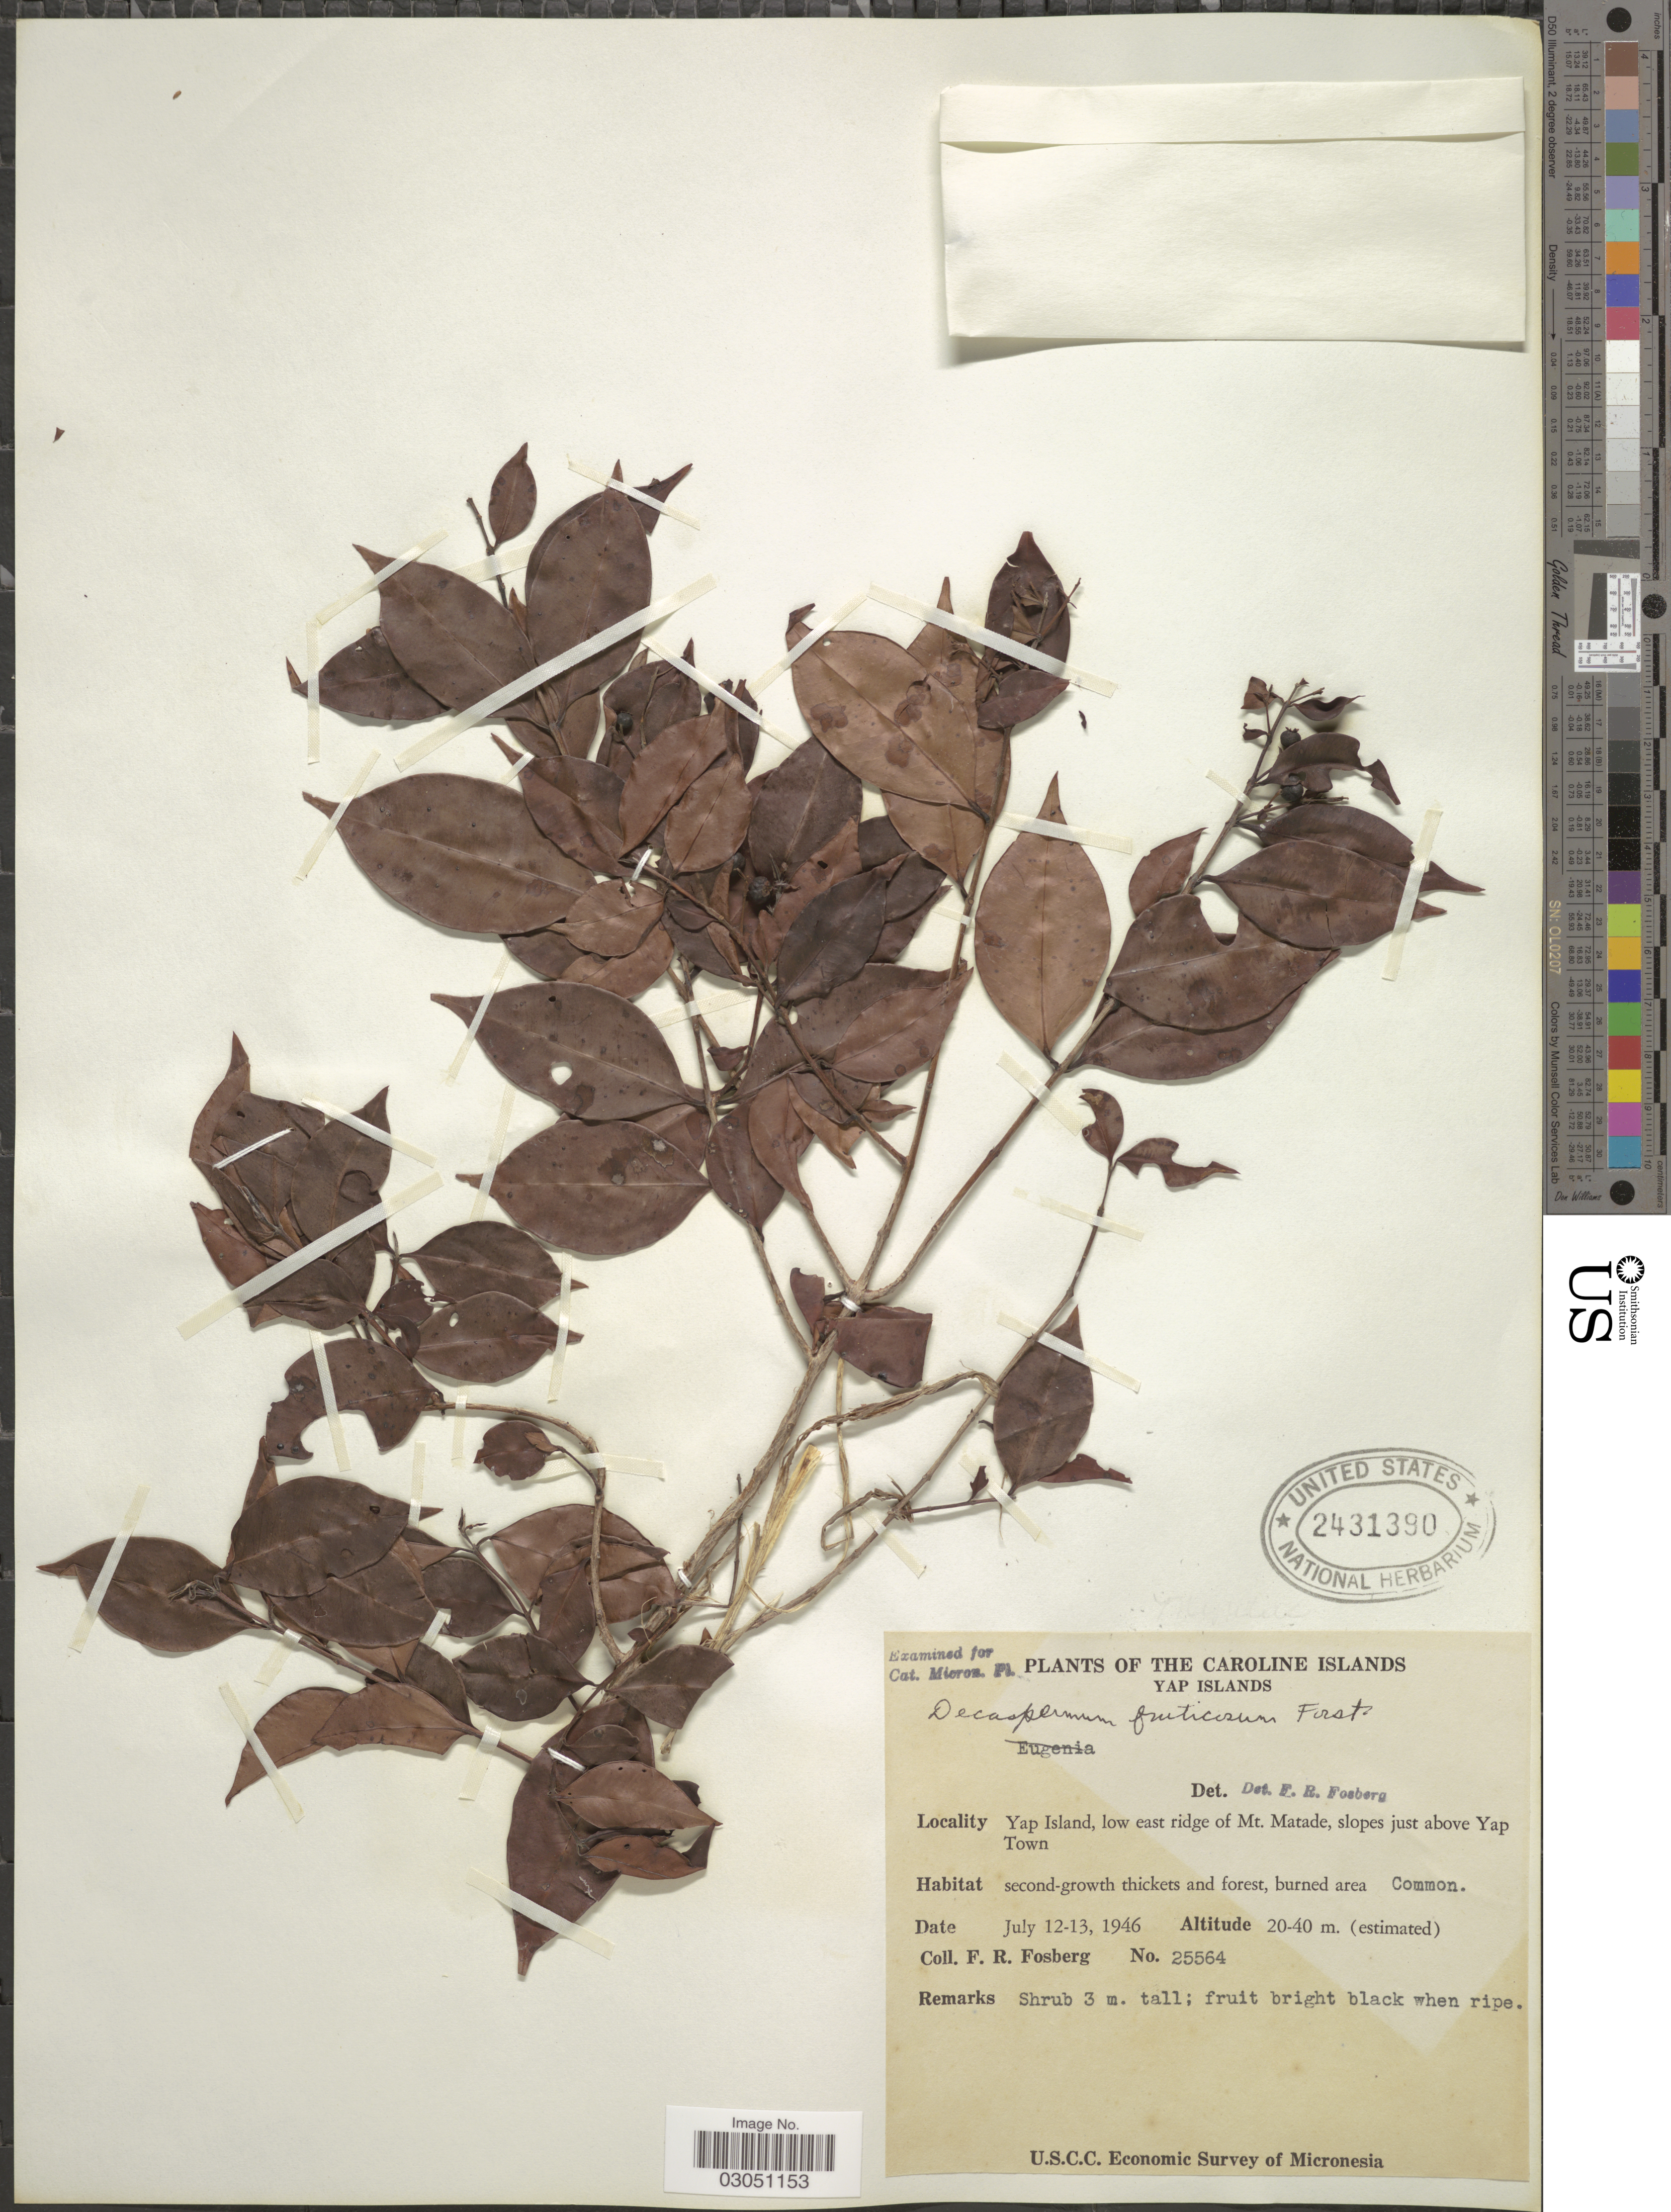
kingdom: Plantae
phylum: Tracheophyta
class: Magnoliopsida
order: Myrtales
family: Myrtaceae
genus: Decaspermum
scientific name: Decaspermum fruticosum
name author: J.R. Forst. & G. Forst.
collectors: F. R. Fosberg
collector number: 25564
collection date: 1946-07-12/1946-07-13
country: Micronesia, Federated States of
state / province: Yap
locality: The Caroline Islands. Yap Islands. Yap Island. low east ridge of Mt. Matade, slopes just above Yap Town.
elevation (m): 20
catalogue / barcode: US 2431390